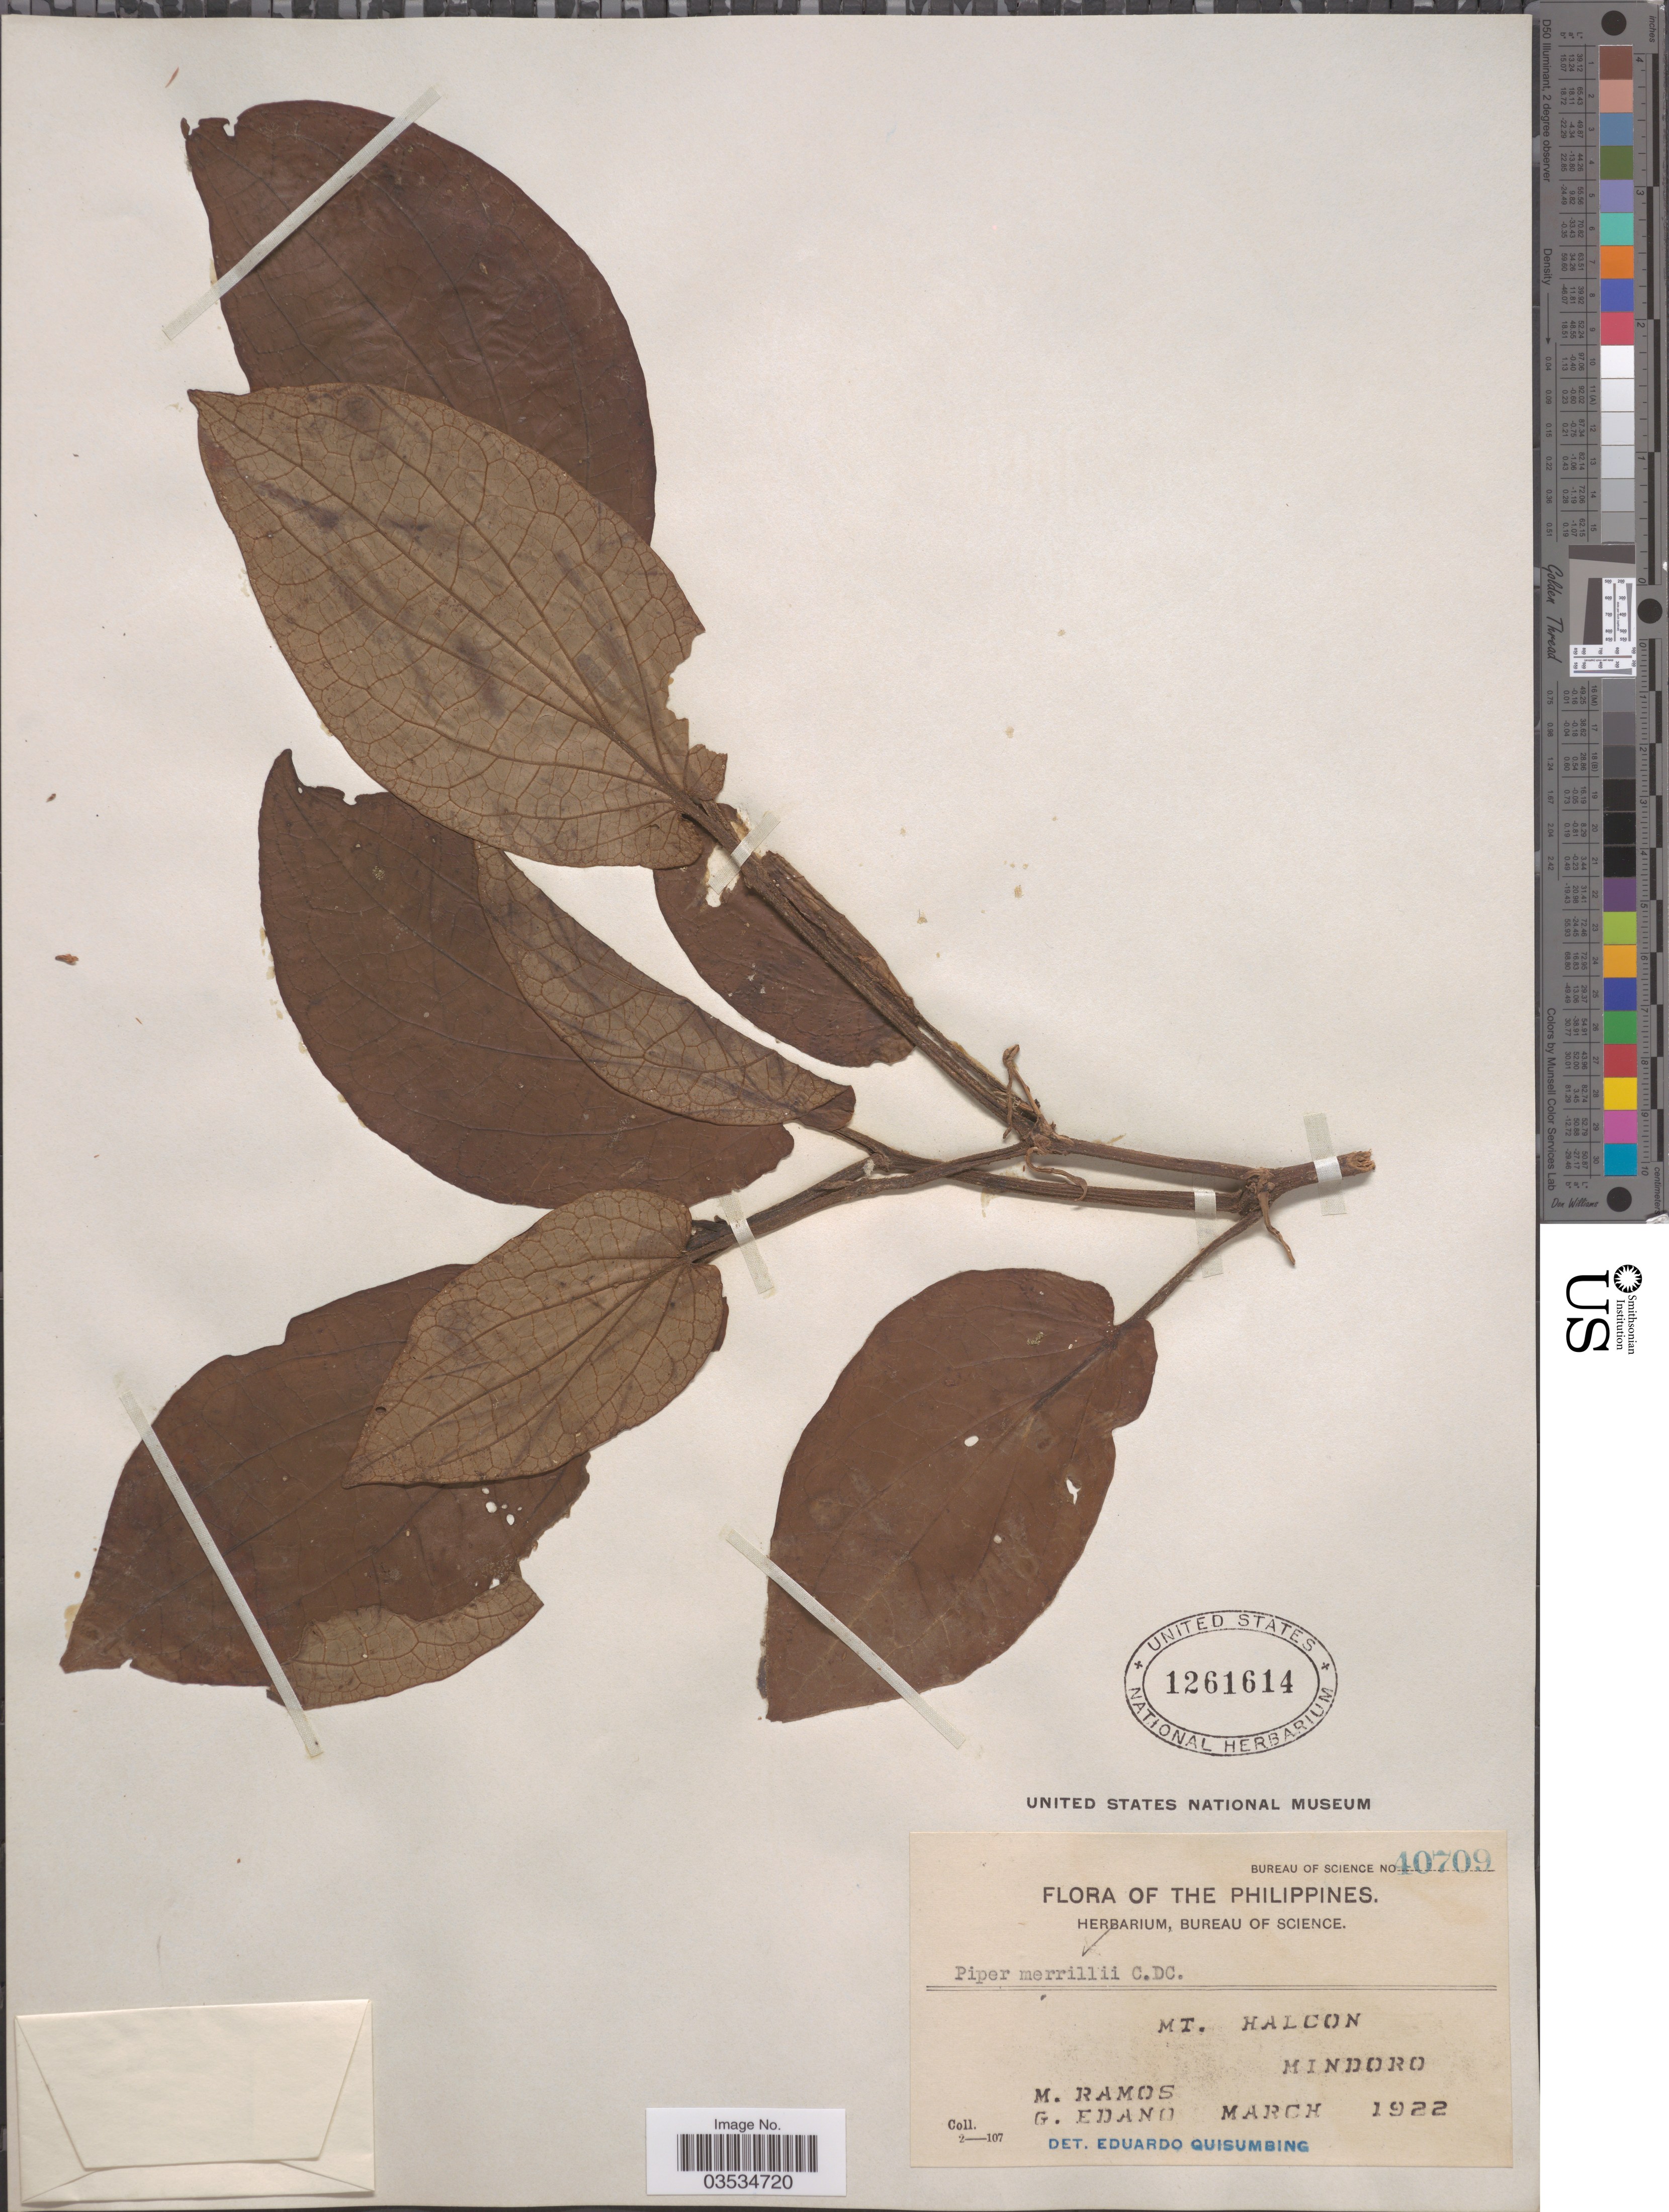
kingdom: Plantae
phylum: Tracheophyta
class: Magnoliopsida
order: Piperales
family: Piperaceae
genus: Piper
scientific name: Piper merrillii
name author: C. DC.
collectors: M. Ramos & G. Edaño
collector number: Bureau of Science 40709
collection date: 1922-03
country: Philippines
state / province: Mimaropa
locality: Mt. Halcon. Mindoro.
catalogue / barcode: US 1261614